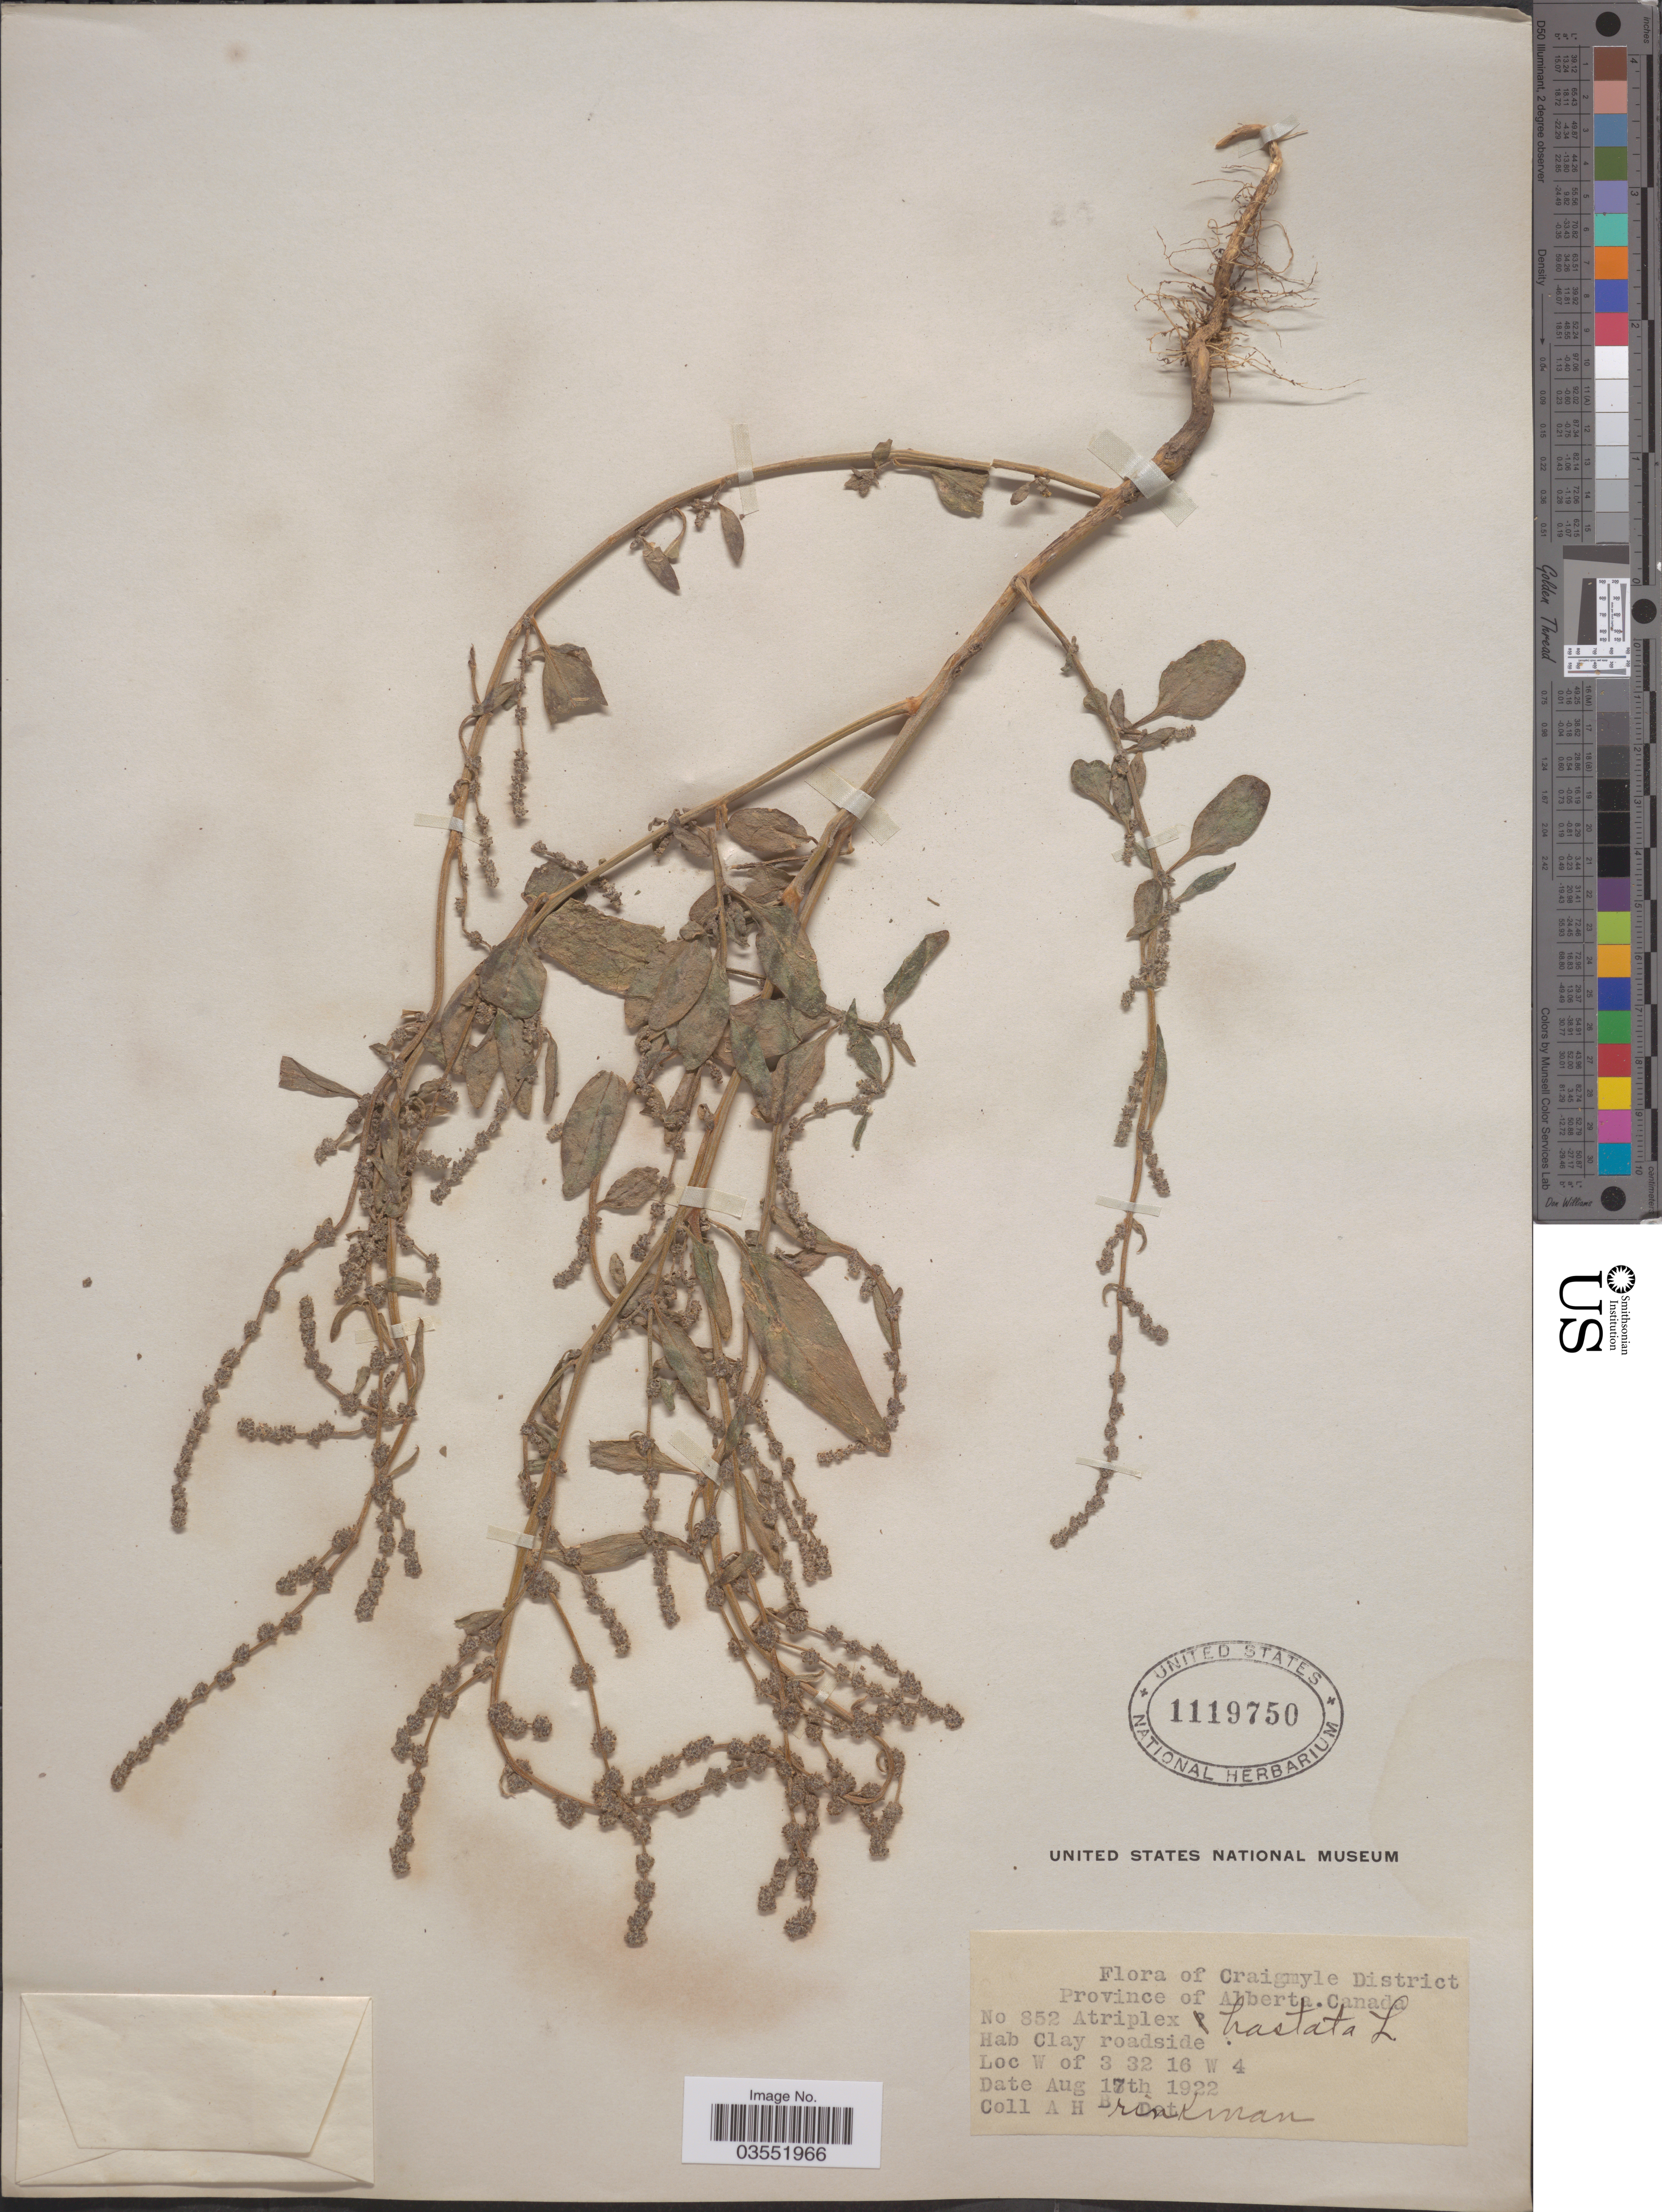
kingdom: Plantae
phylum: Tracheophyta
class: Magnoliopsida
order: Caryophyllales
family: Amaranthaceae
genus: Atriplex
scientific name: Atriplex hastata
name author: L.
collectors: A. Brinkman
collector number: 852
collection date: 1922-08-17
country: Canada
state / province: Alberta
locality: Craigmyle District. Clay roadside. W of 3 32 16 W 4.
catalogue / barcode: US 1119750